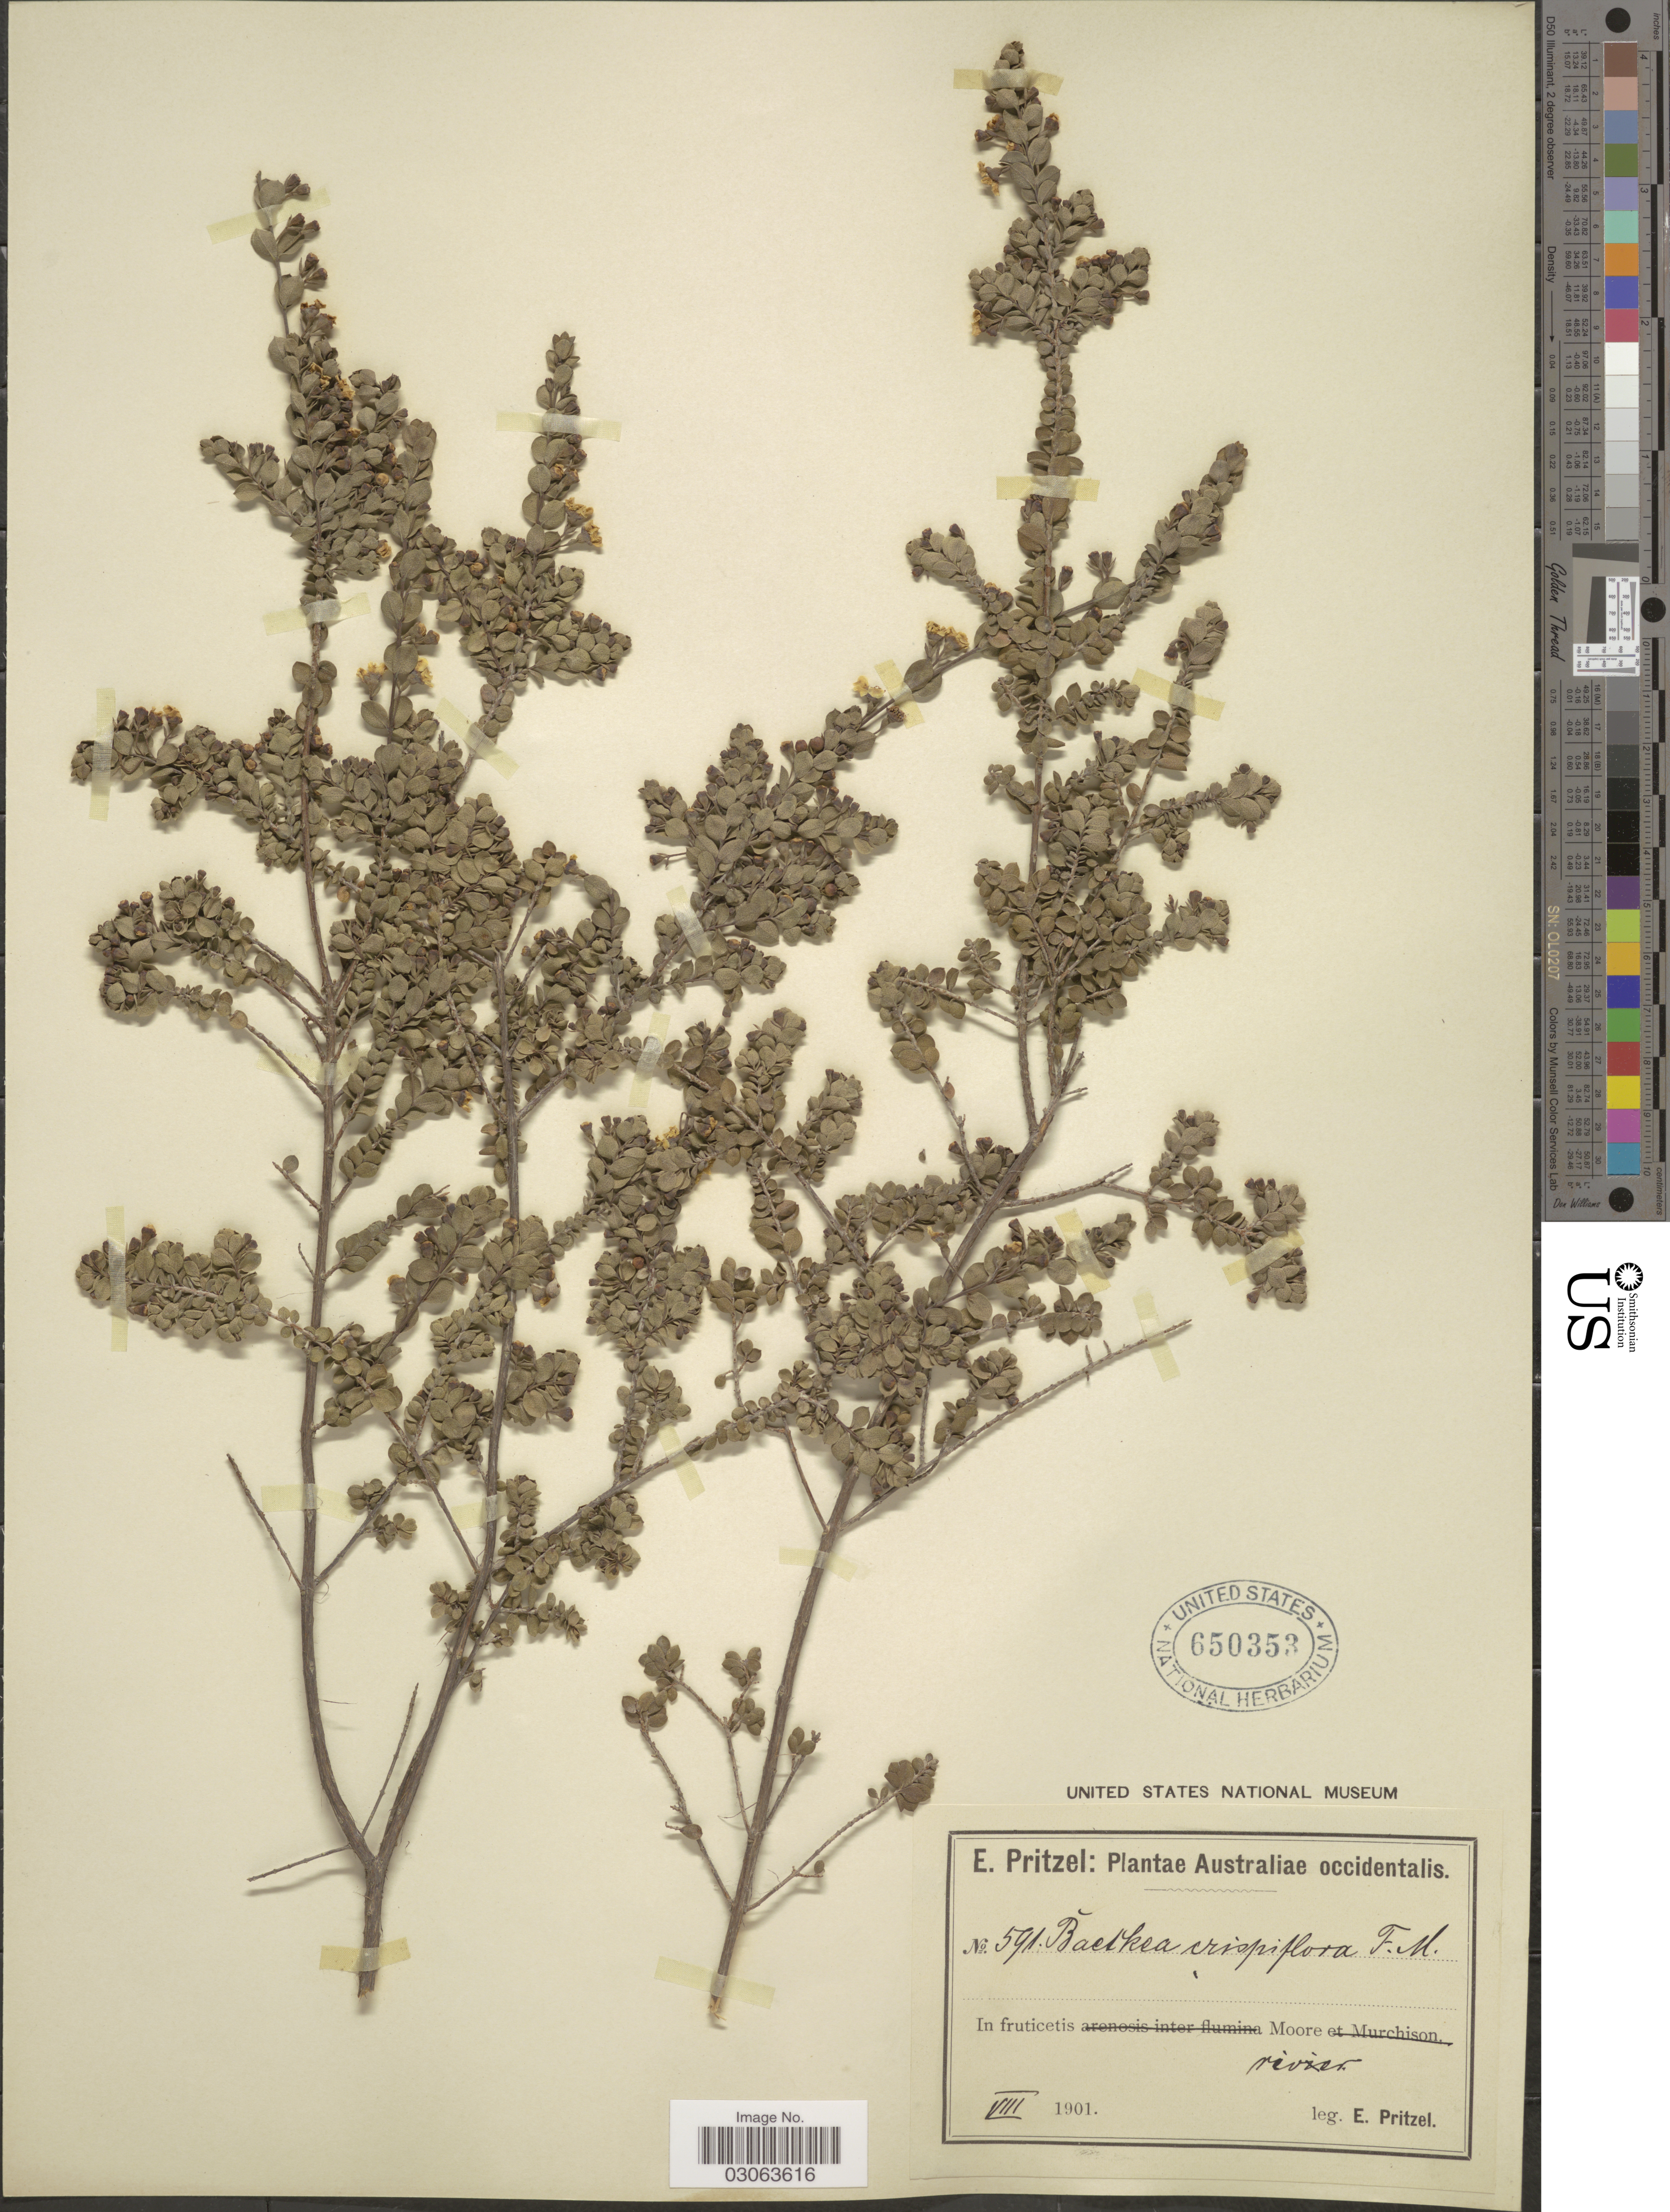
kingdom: Plantae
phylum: Tracheophyta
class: Magnoliopsida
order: Myrtales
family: Myrtaceae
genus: Ericomyrtus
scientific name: Ericomyrtus tenuior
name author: (Ewart) Rye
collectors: E. G. Pritzel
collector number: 591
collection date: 1901-08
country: Australia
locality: In fruticetis Moore river.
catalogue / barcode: US 650353